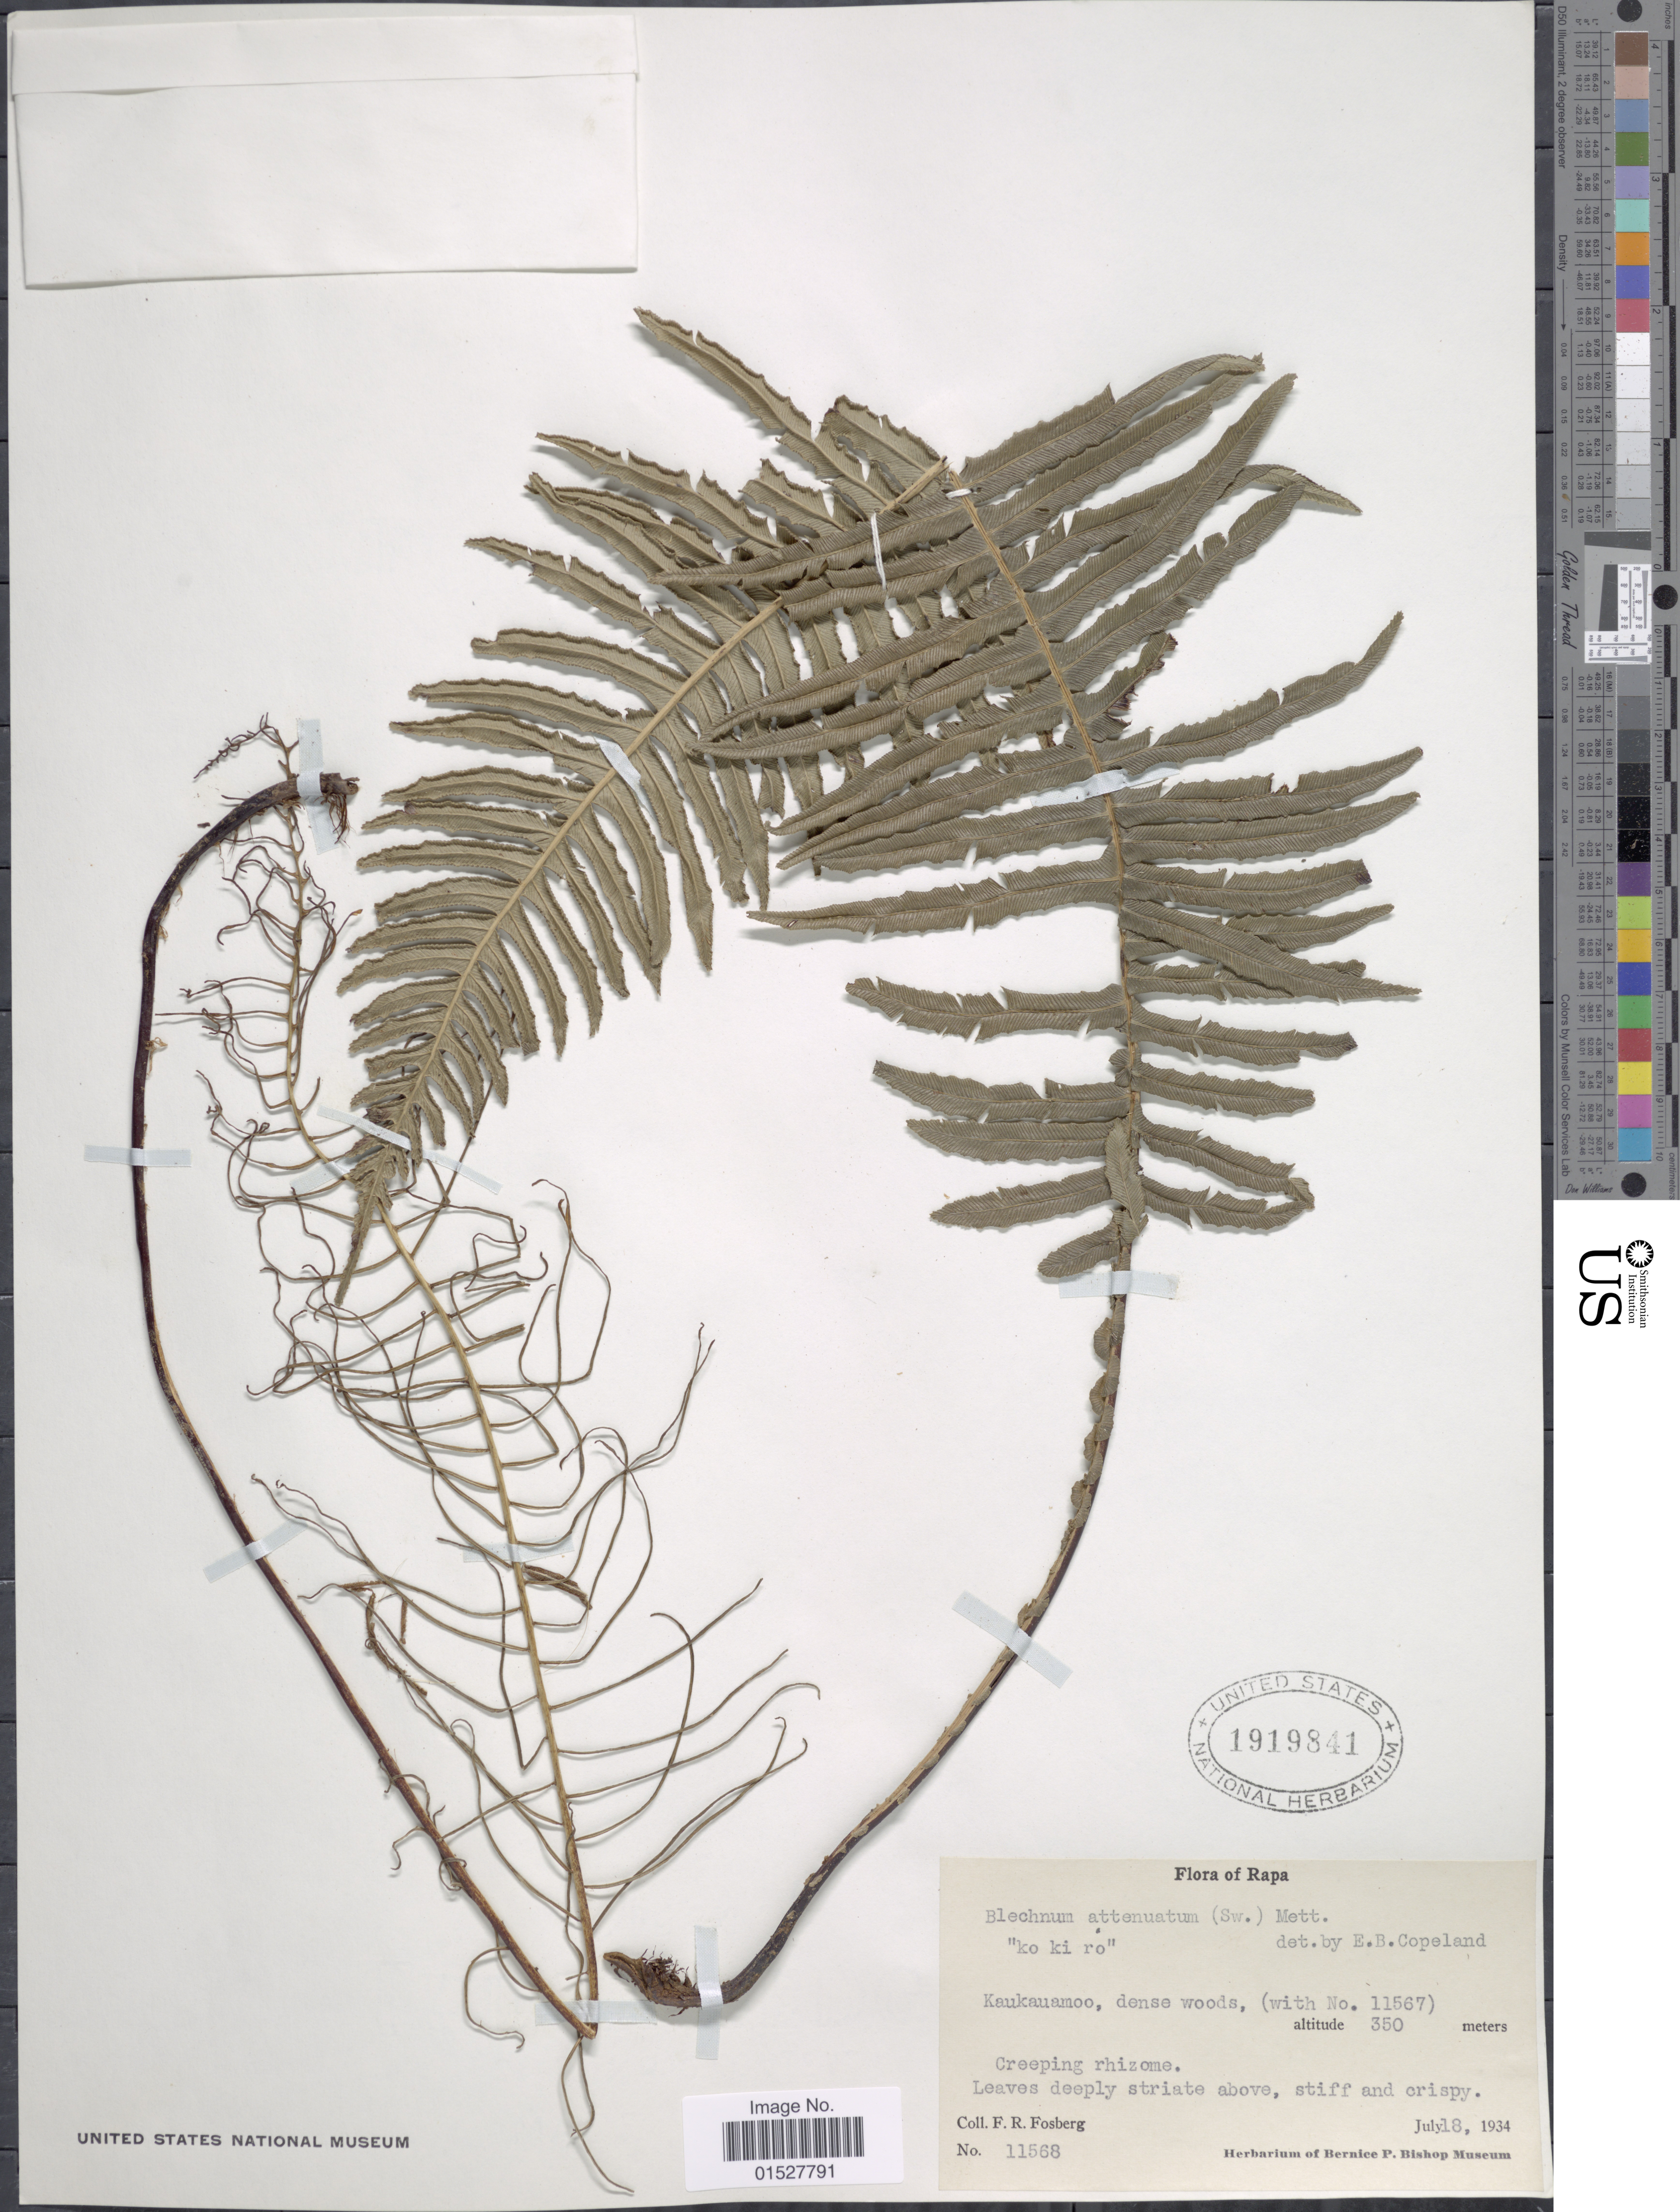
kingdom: Plantae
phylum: Tracheophyta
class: Polypodiopsida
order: Polypodiales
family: Blechnaceae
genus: Blechnum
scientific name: Blechnum attenuatum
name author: (Sw.) Mett.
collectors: F. R. Fosberg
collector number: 11568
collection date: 1934-07-18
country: French Polynesia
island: Rapa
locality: Rapa, Kaukauamoo, dense woods.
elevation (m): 350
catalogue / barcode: US 1919841